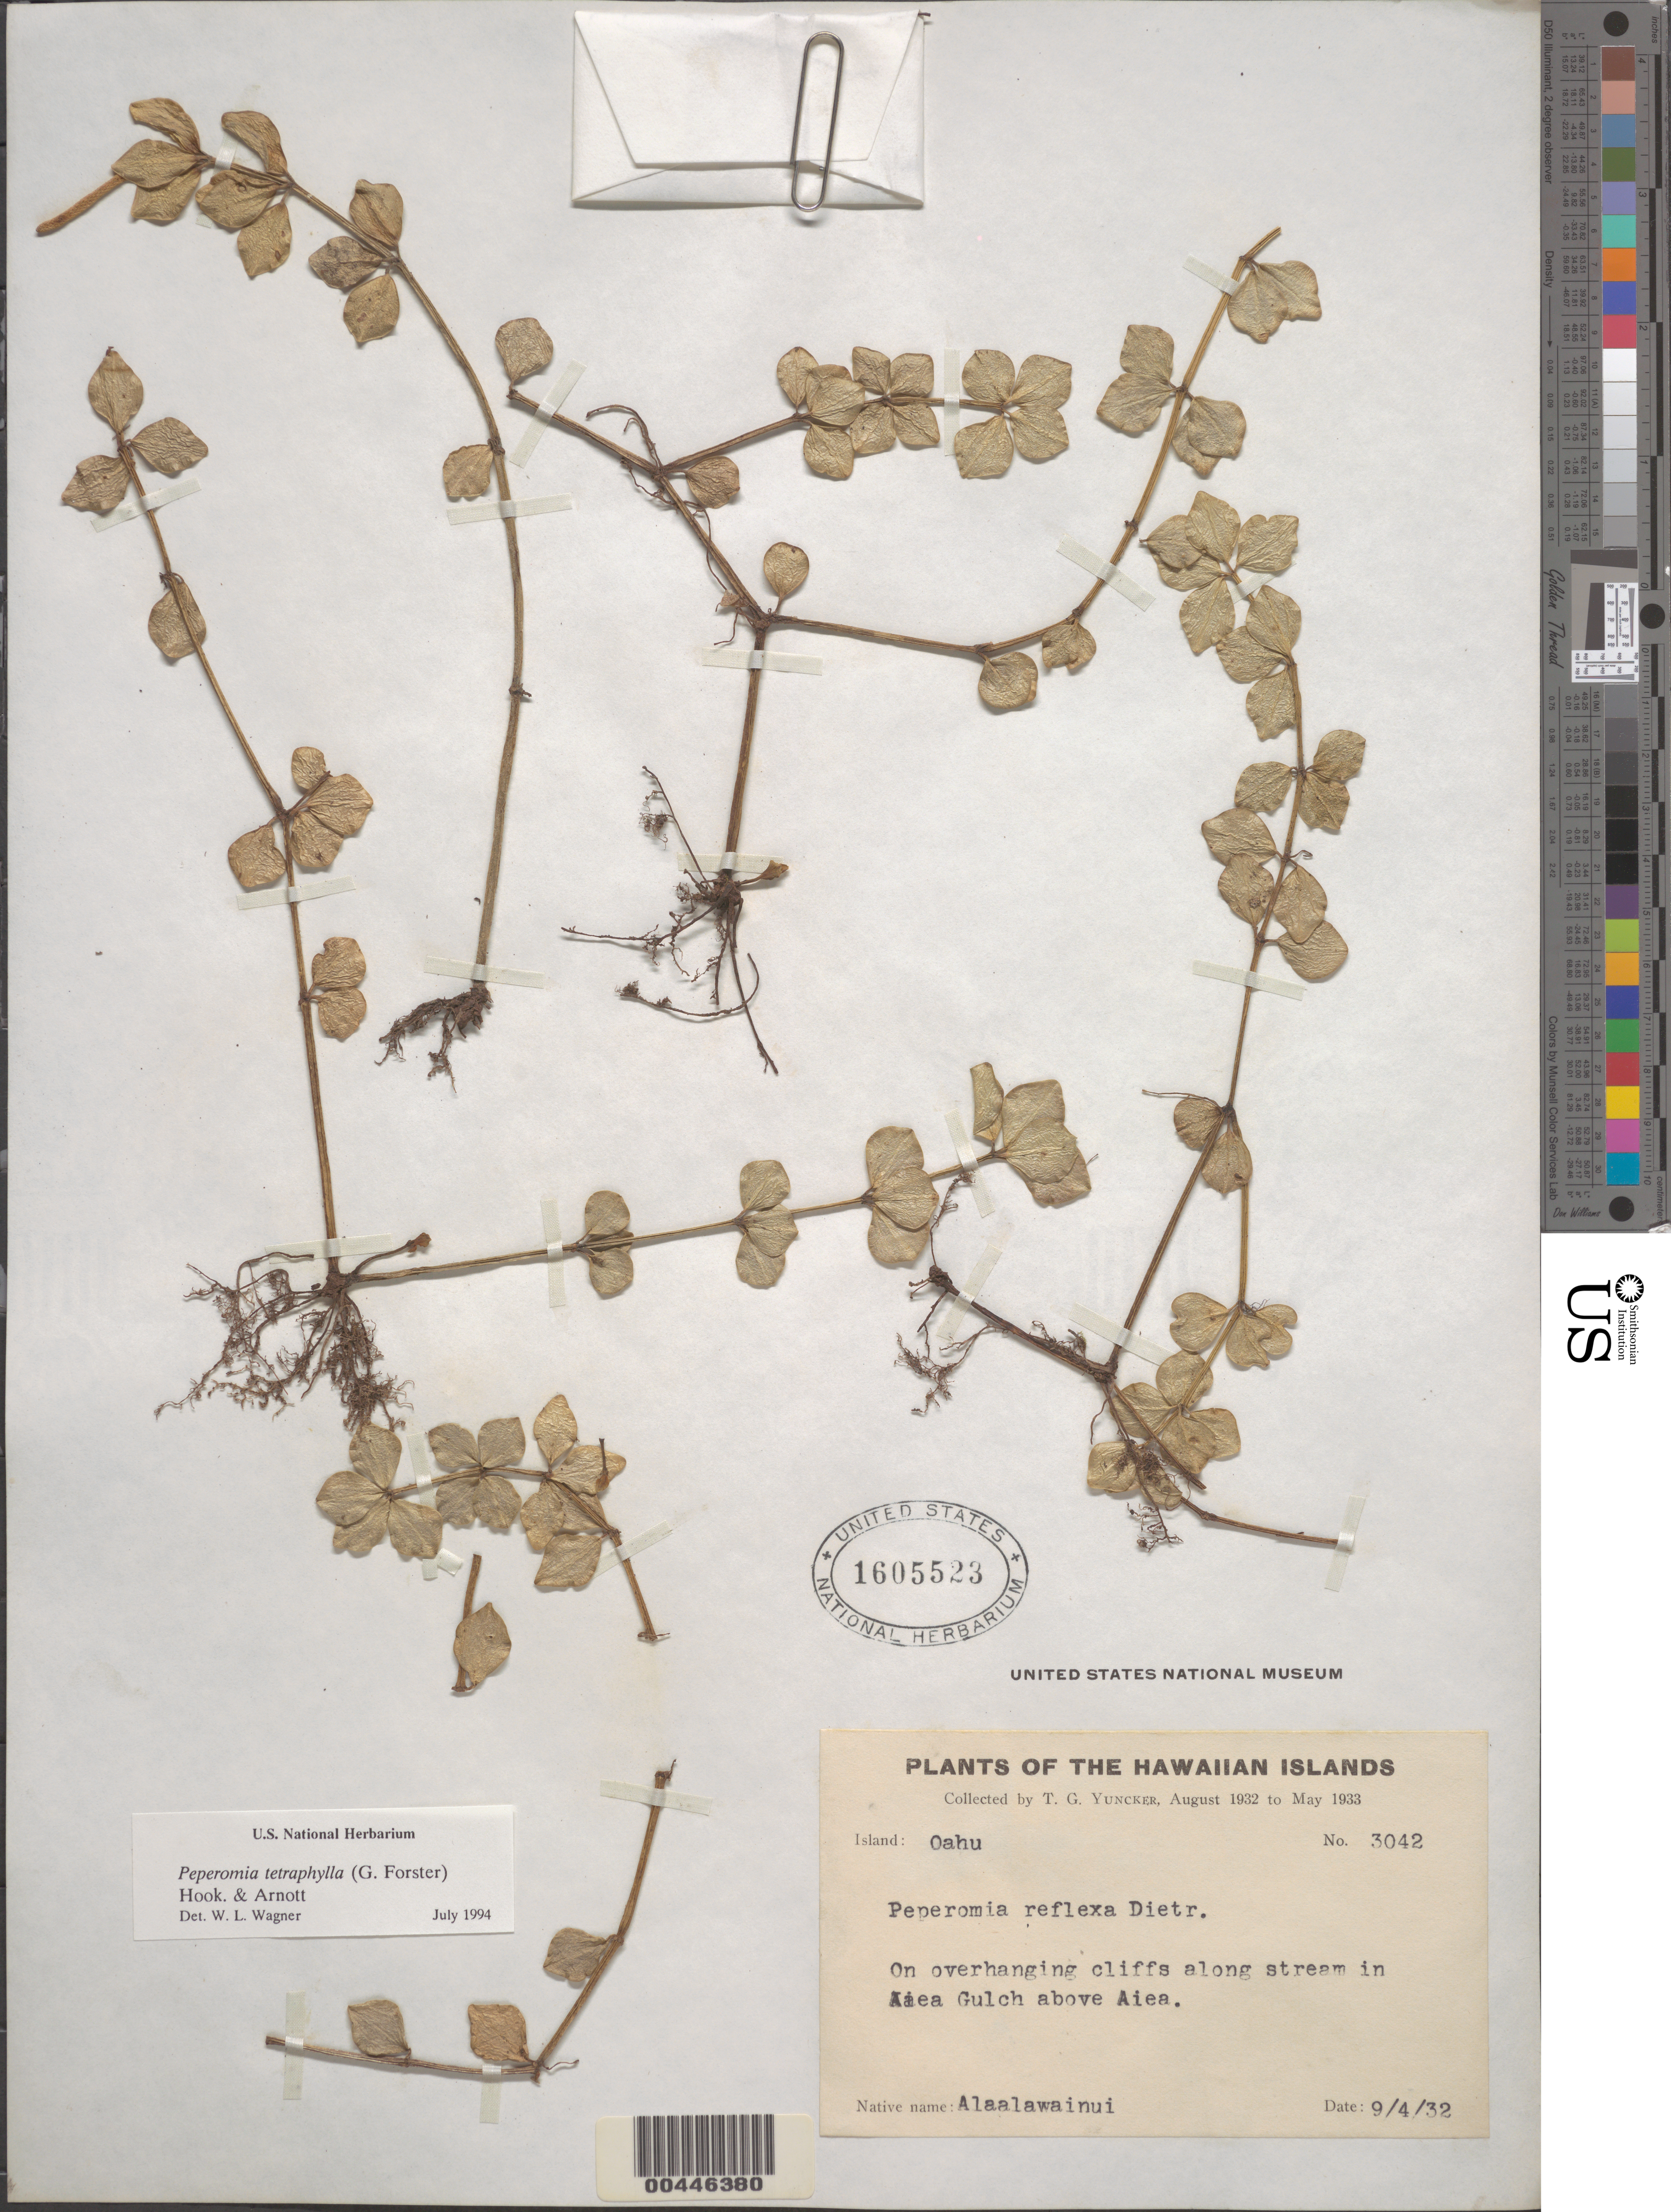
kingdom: Plantae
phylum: Tracheophyta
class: Magnoliopsida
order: Piperales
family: Piperaceae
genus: Peperomia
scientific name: Peperomia trichopus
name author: Trel. in J.F. Macbr.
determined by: Wagner, W. L., (BOT), Smithsonian Institution - National Museum of Natural History (UNITED STATES)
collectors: T. G. Yuncker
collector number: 3042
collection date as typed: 4 Sep 1932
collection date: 1932-09-04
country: United States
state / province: Hawaii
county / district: Honolulu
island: Oahu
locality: Along stream in Aiea Gulch above Aiea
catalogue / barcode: US 1605523